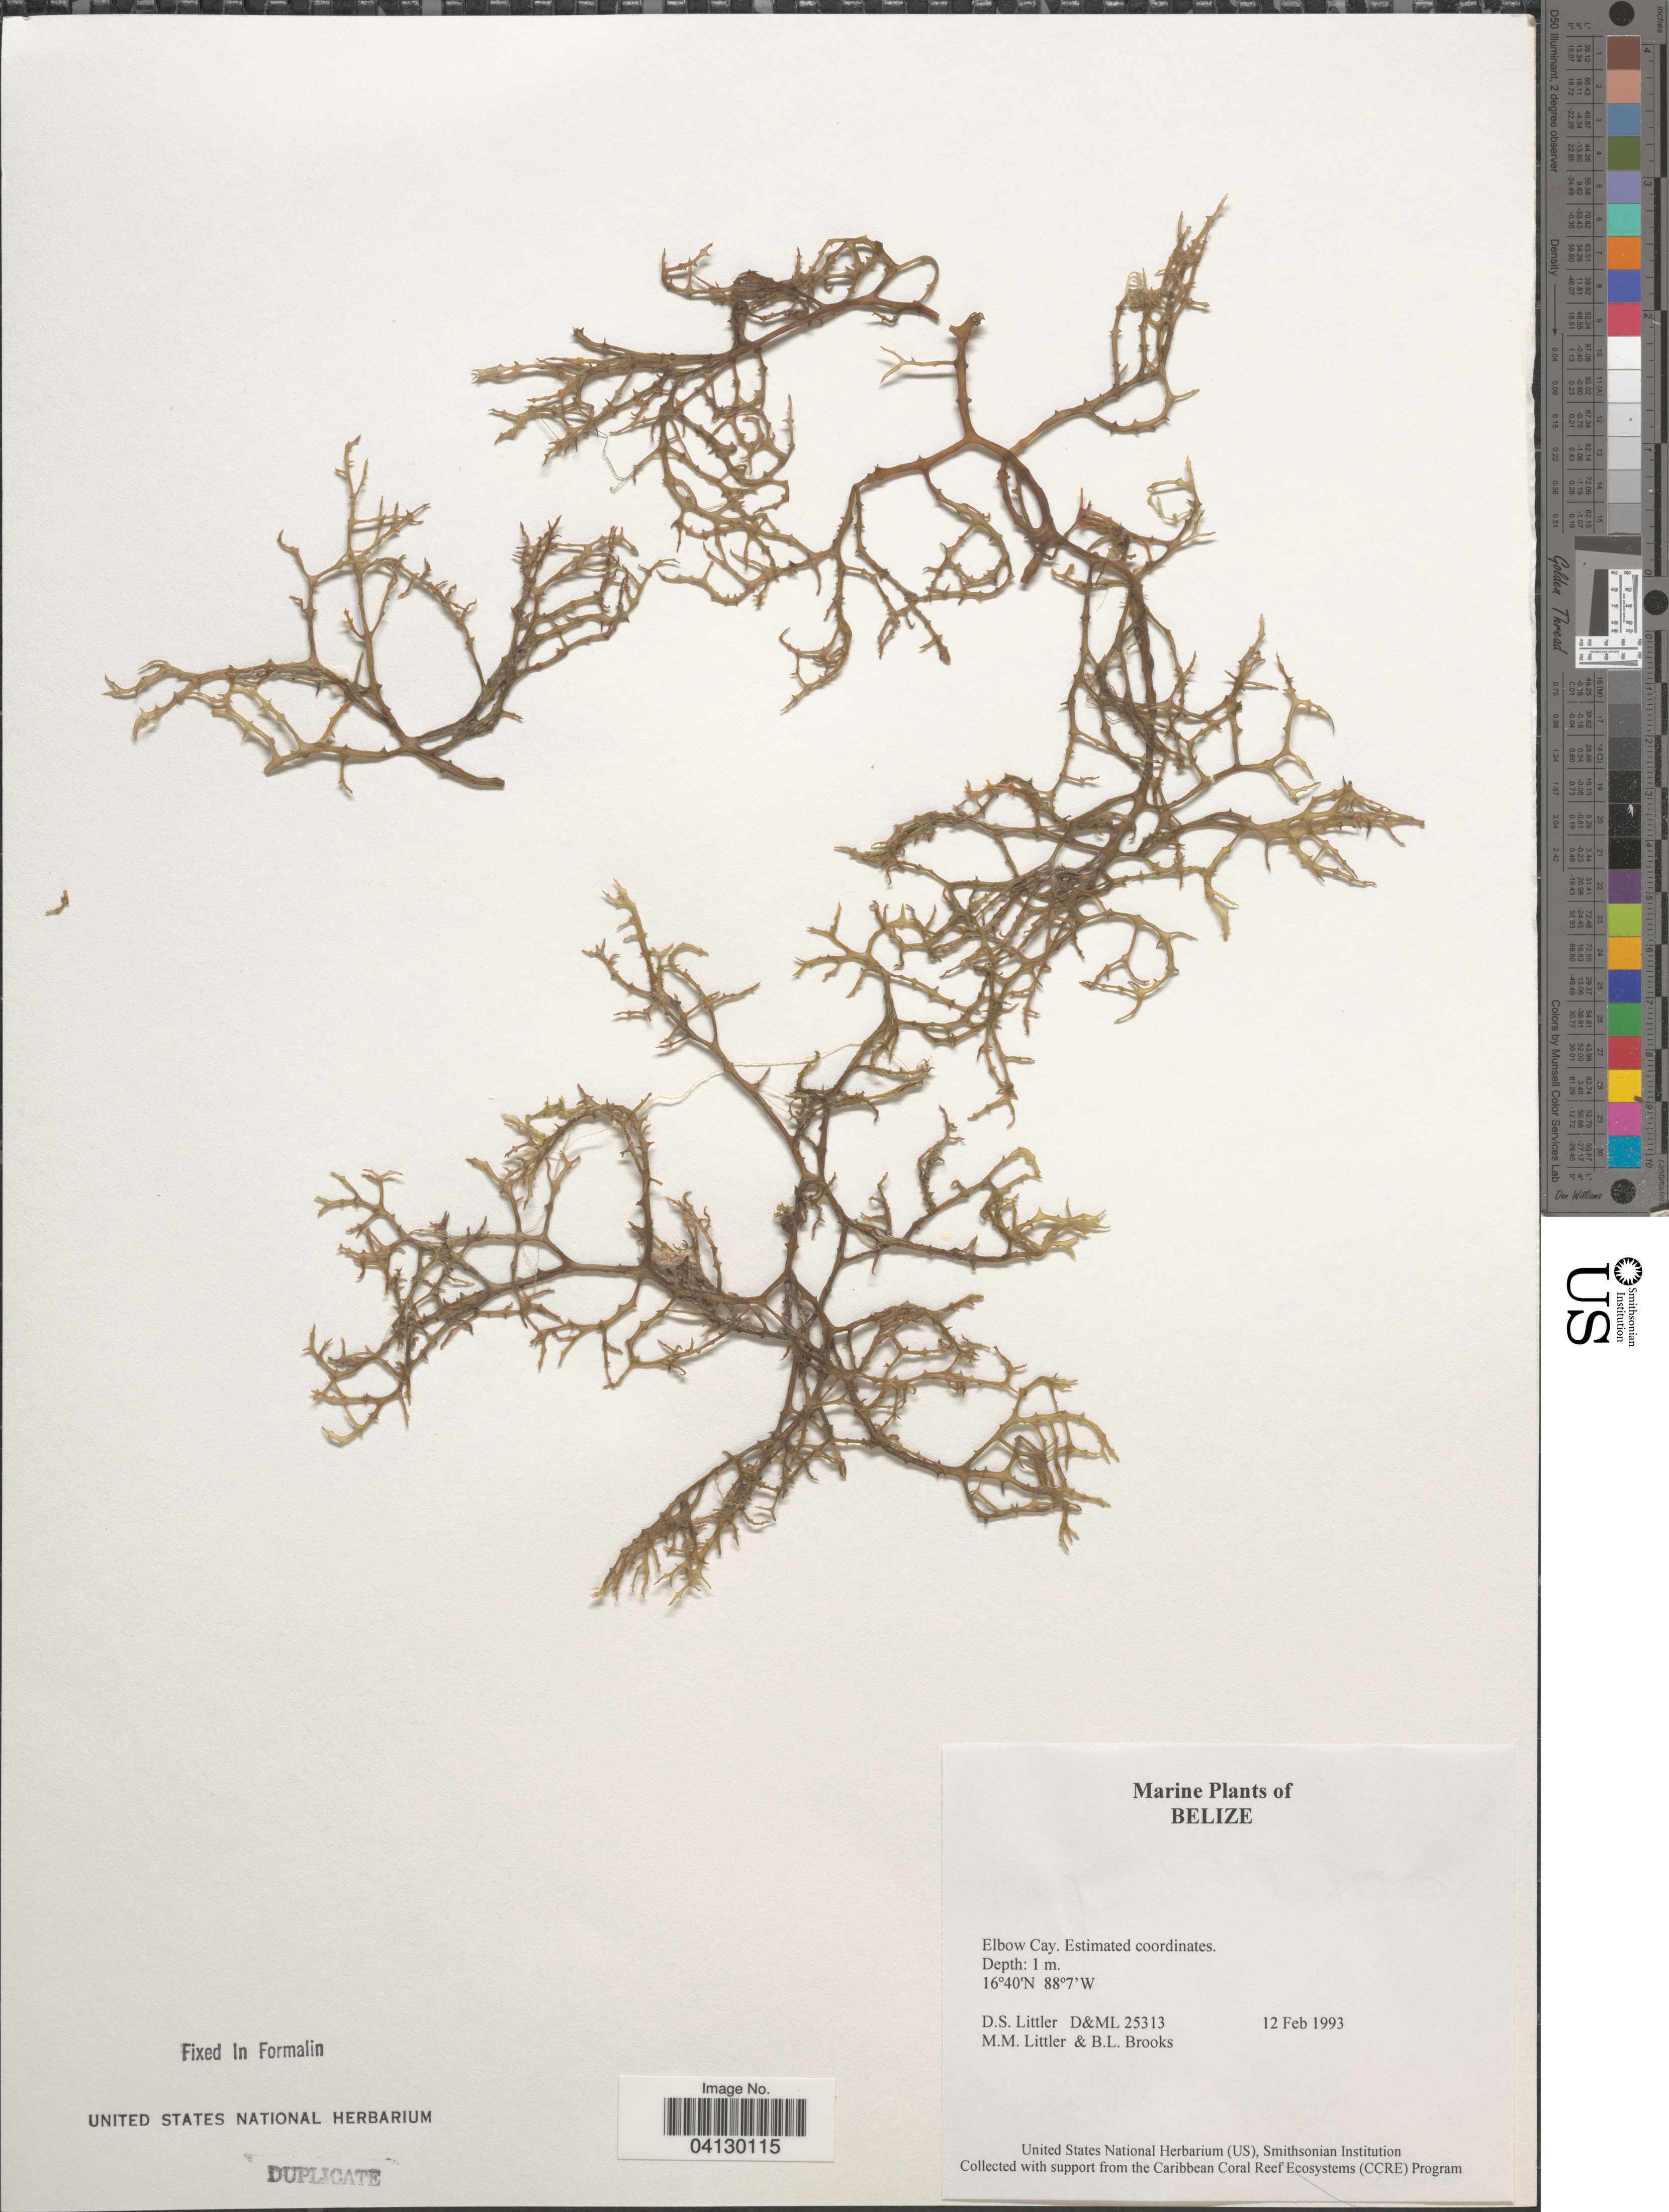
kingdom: Plantae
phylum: Rhodophyta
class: Florideophyceae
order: Corallinales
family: Corallinaceae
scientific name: Crustose Coralline Algae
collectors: D. S. Littler & B. Brooks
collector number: D&ML 25313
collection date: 1993-02-12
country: Belize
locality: Elbow Cay.